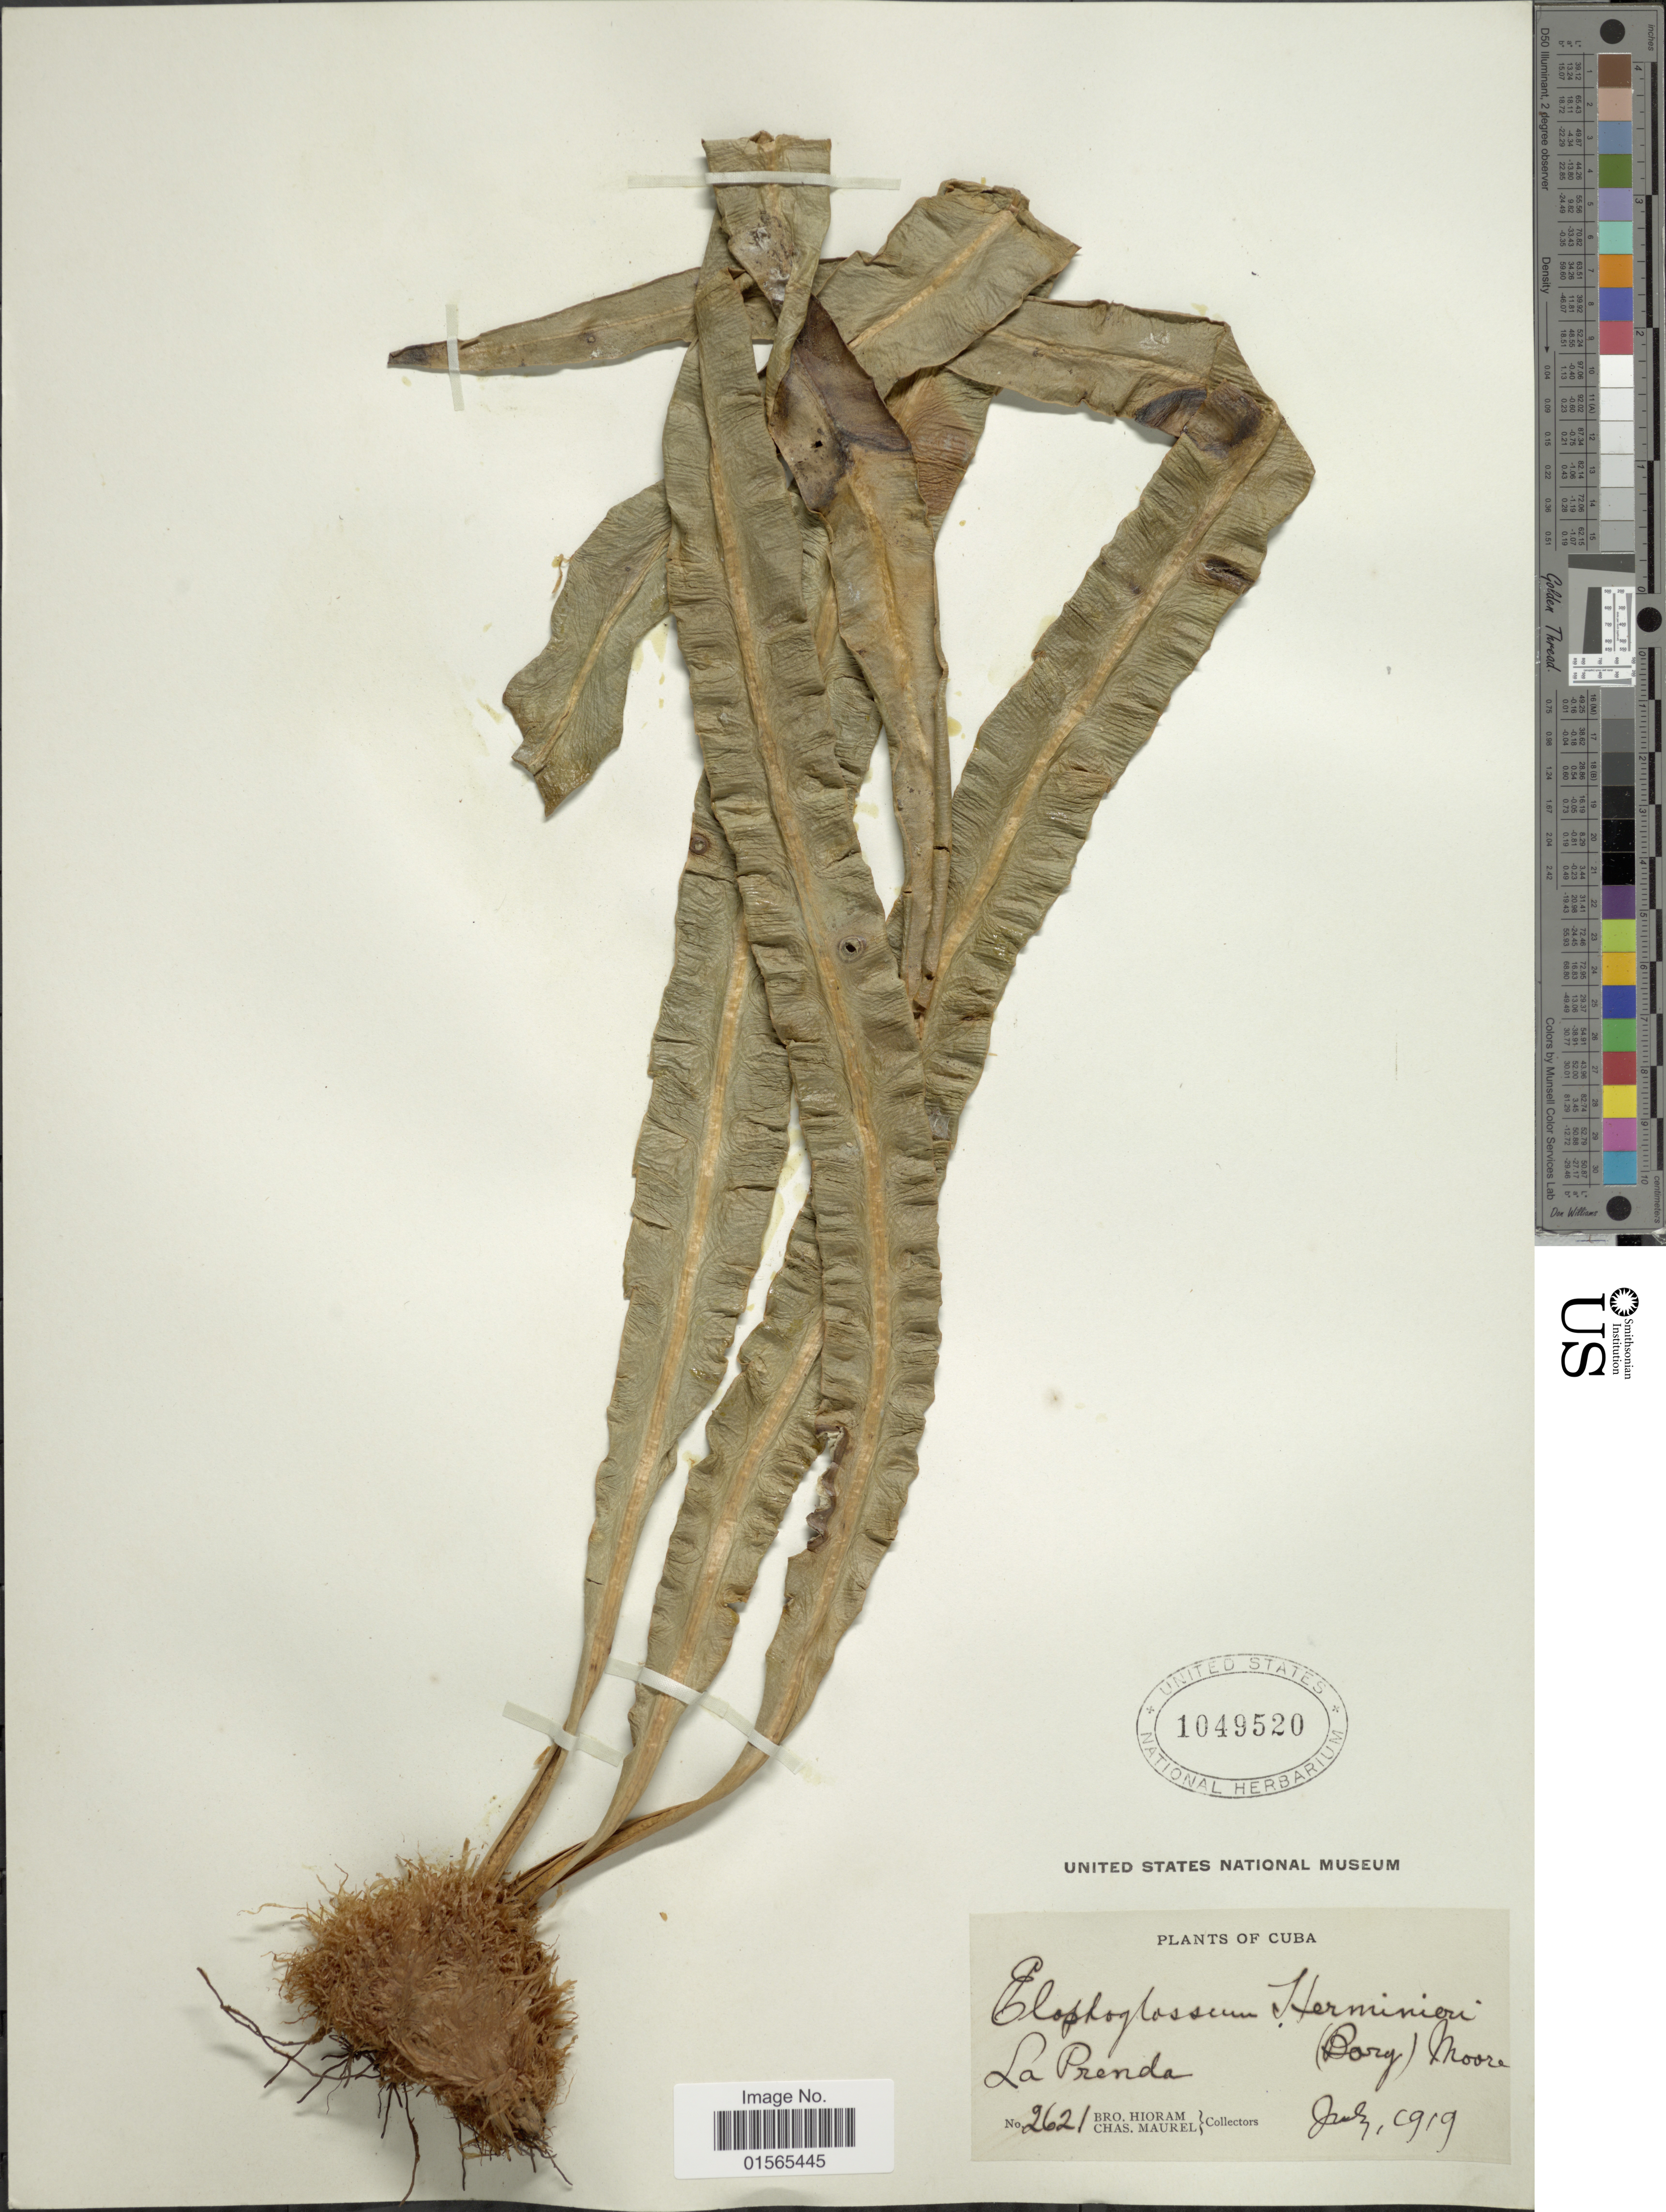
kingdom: Plantae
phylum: Tracheophyta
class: Polypodiopsida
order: Polypodiales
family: Dryopteridaceae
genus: Elaphoglossum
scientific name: Elaphoglossum herminieri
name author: (Bory & Fée) T. Moore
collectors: Bro. Hioram & C. Maurel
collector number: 2621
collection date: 1919-07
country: Cuba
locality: La Prenda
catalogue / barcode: US 1049520